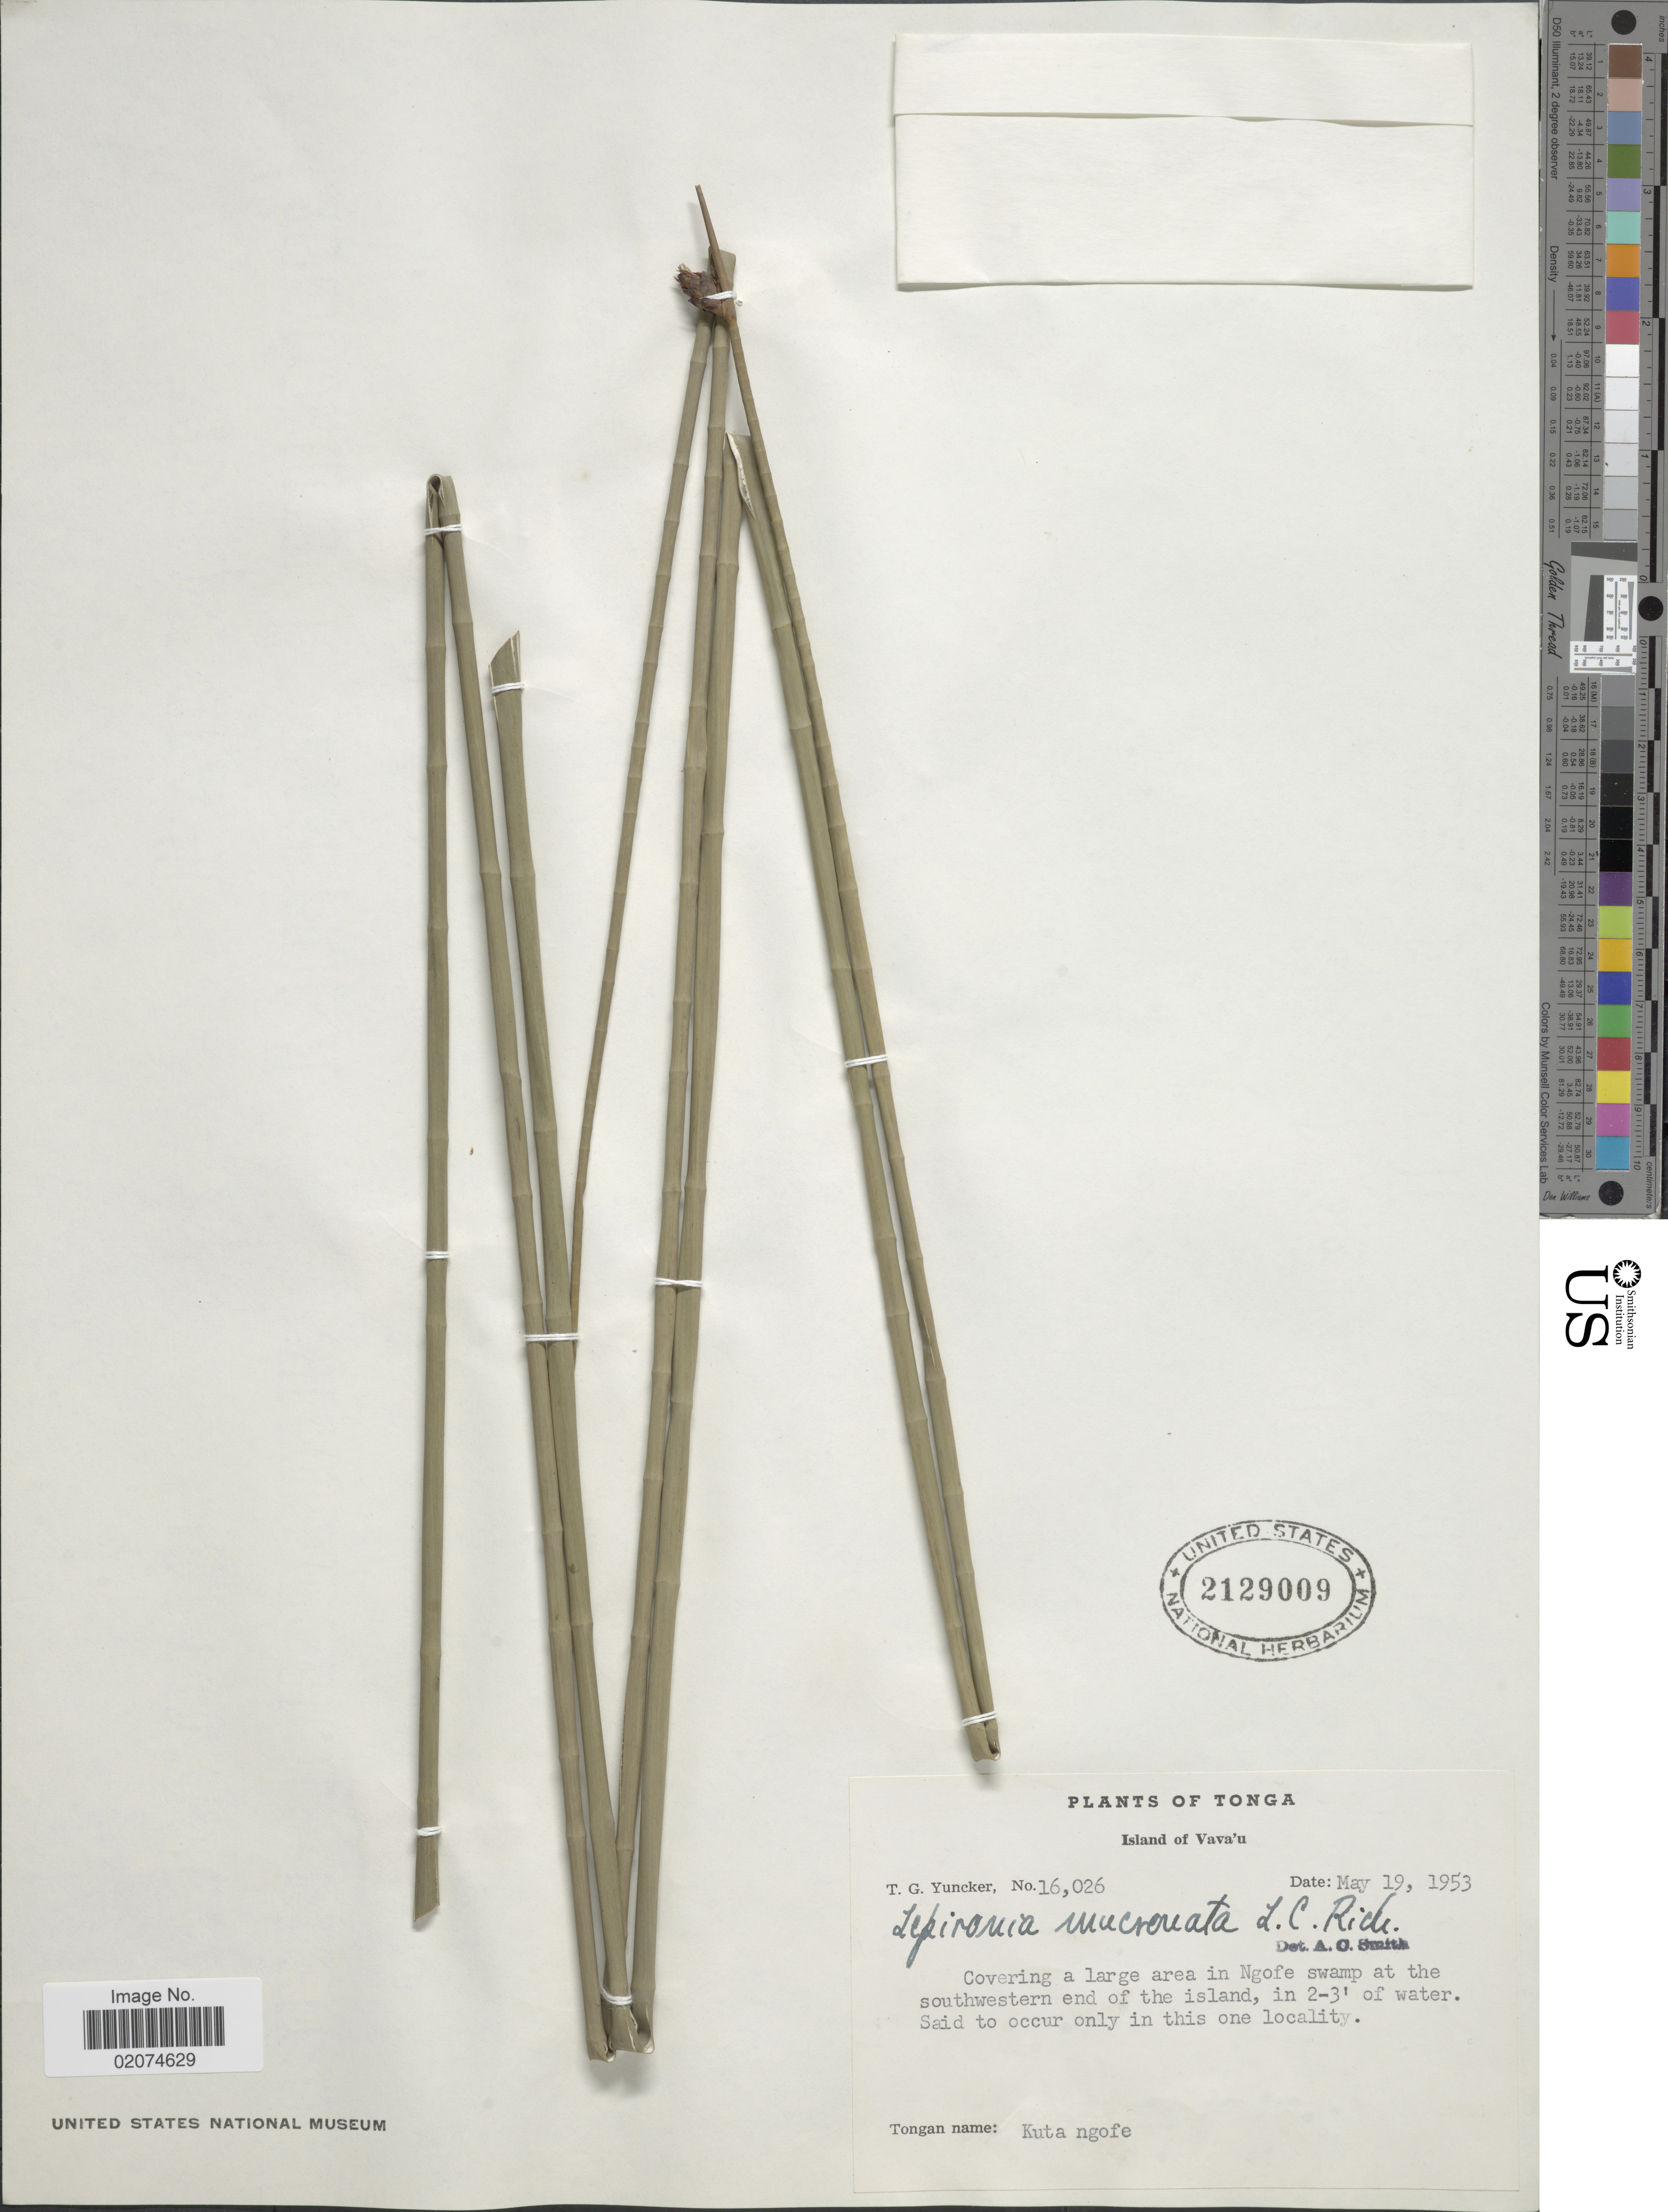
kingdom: Plantae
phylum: Tracheophyta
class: Liliopsida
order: Poales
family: Cyperaceae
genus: Lepironia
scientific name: Lepironia articulata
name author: (Retz.) Domin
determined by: Strong, Mark T., (BOT), Smithsonian Institution - National Museum of Natural History (UNITED STATES)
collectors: T. G. Yuncker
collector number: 16026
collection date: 1953-05-19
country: Tonga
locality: Tonga, ISland of Vava'u. In Ngofe swamp at the southwestern end of the island.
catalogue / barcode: US 2129009